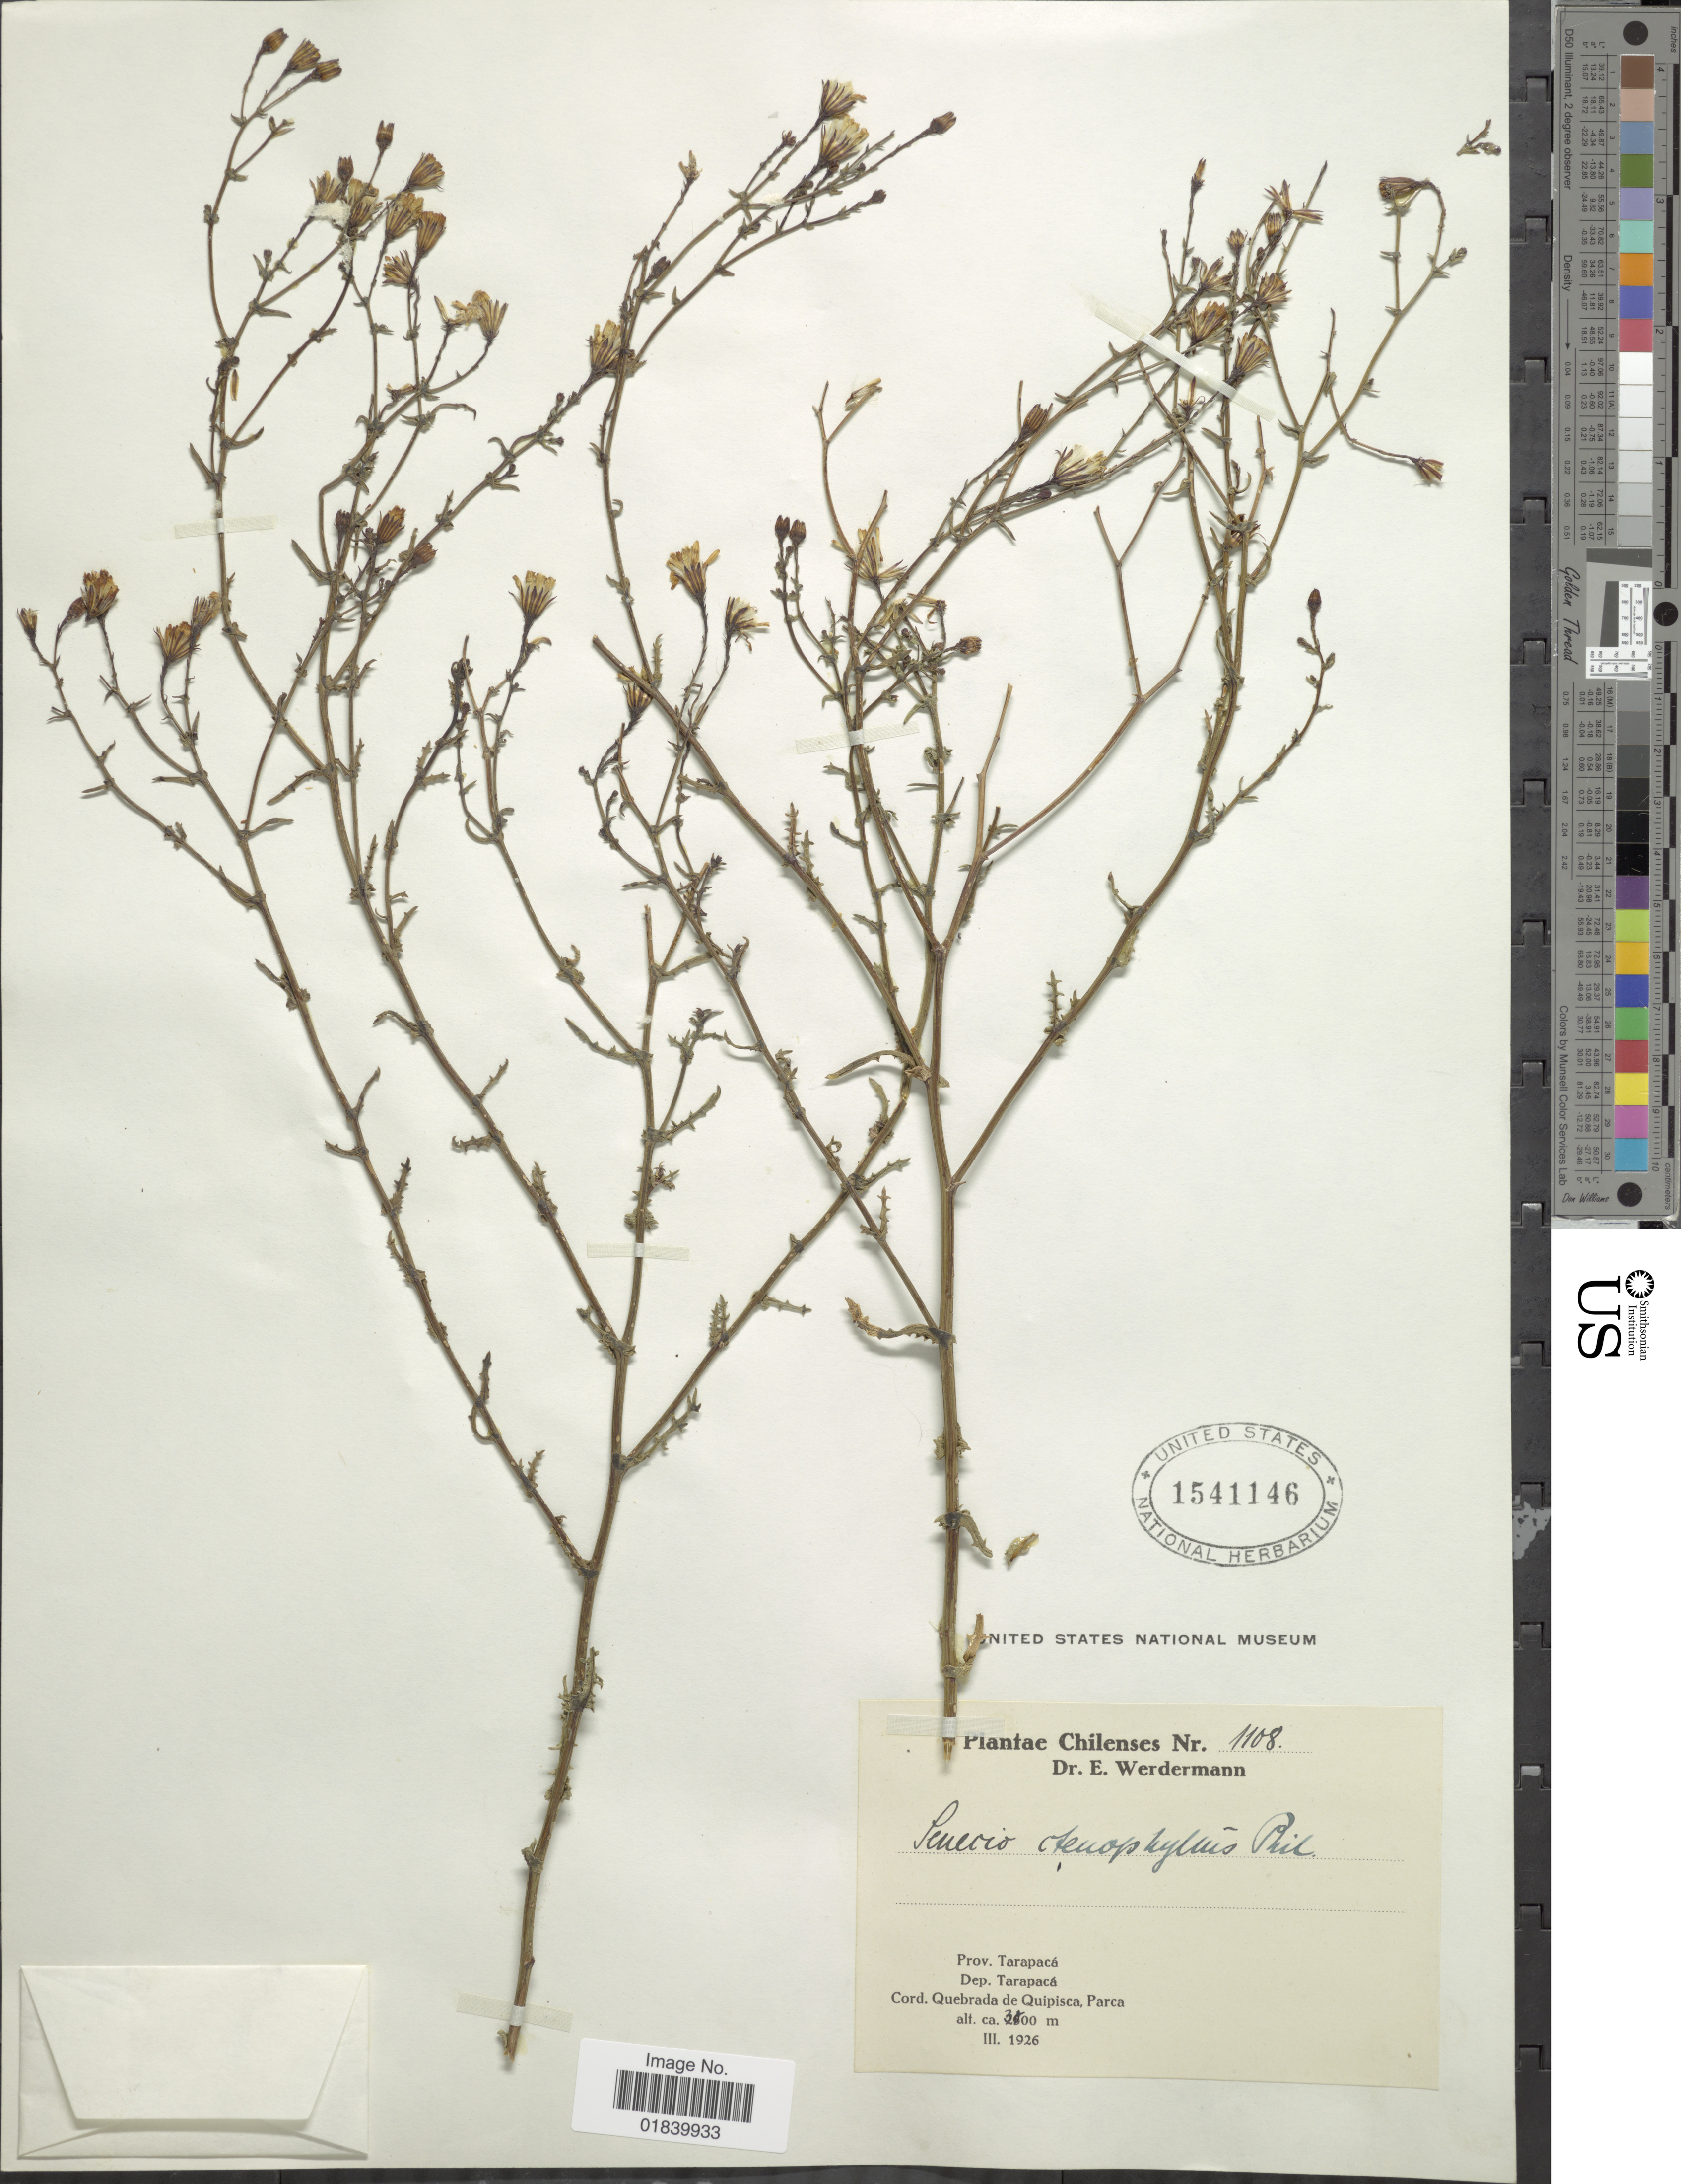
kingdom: Plantae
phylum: Tracheophyta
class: Magnoliopsida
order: Asterales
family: Asteraceae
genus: Senecio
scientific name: Senecio ctenophyllus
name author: Greenm.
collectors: E. Werdermann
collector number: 1108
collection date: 1926-03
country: Chile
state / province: Tarapacá (I)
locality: Prov. Tarapaca. Dep. Tarapaca. Cord. Quebrada de Quipisca, Parca.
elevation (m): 3000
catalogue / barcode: US 1541146